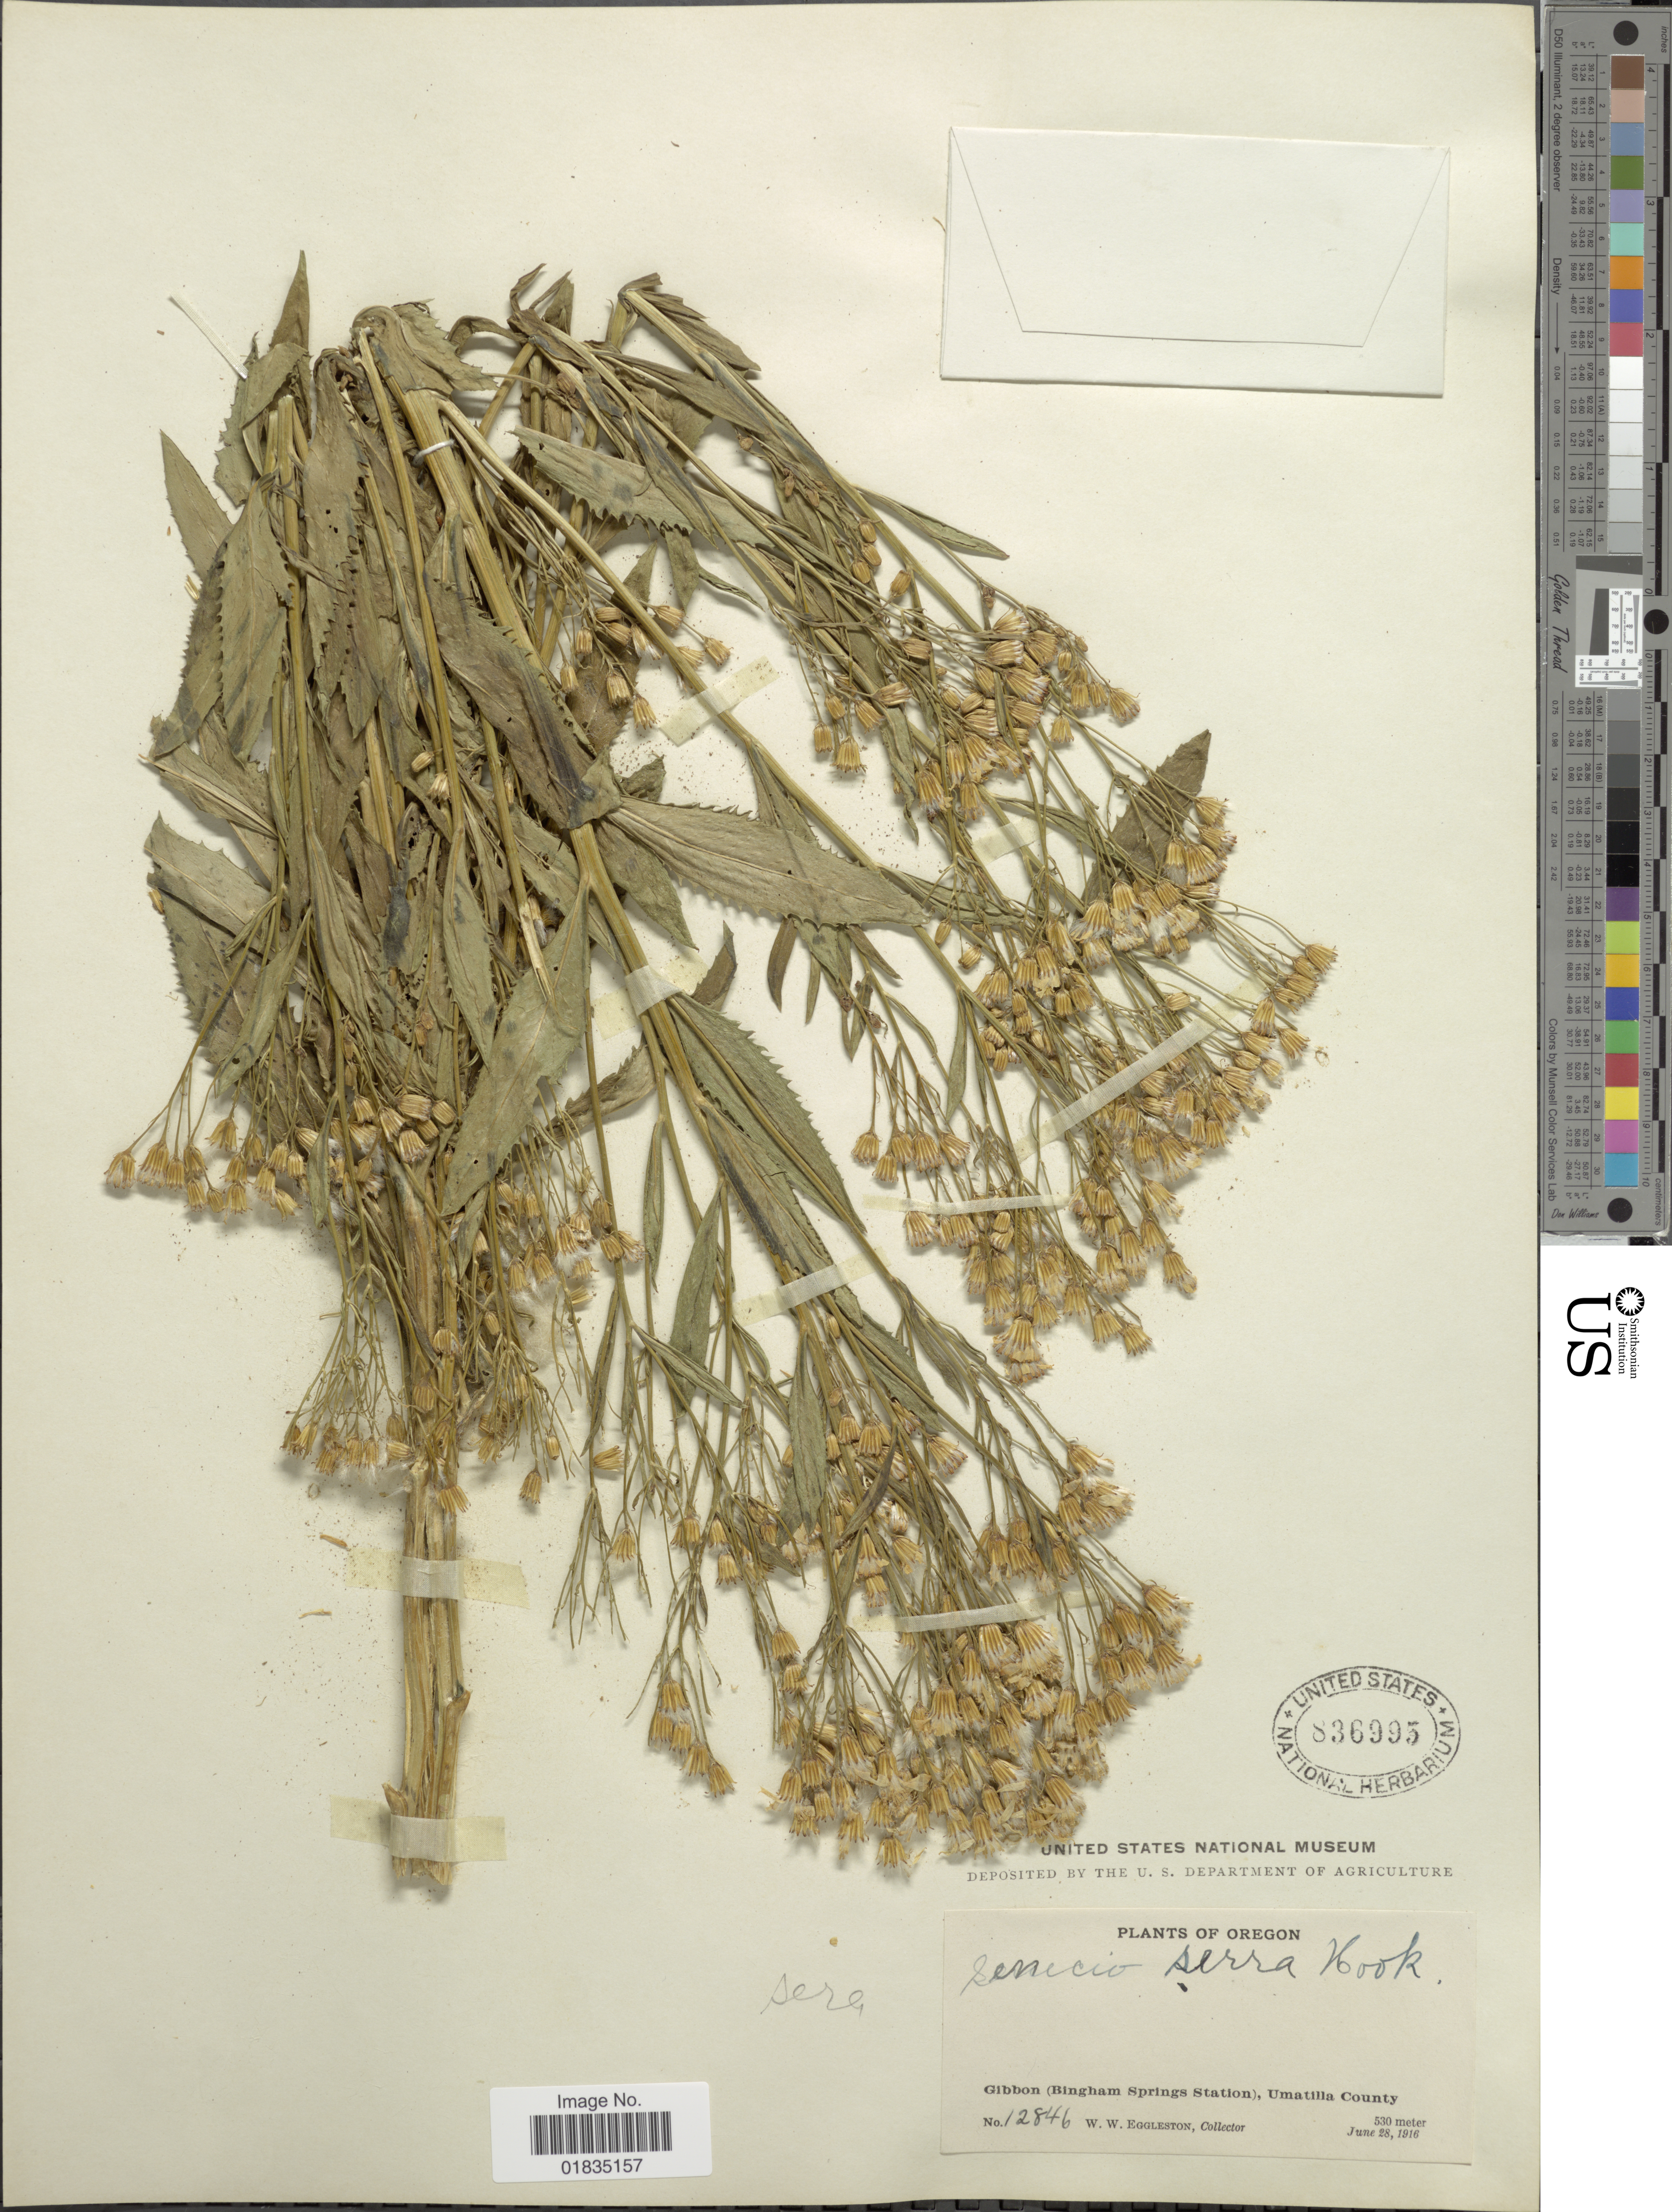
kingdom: Plantae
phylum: Tracheophyta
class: Magnoliopsida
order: Asterales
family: Asteraceae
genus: Senecio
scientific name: Senecio serra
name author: Hook.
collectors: W. W. Eggleston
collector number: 12846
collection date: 1916-06-28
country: United States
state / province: Oregon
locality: Gibbon (Bingham Springs Station) Uatilla County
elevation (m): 530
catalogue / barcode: US 836995